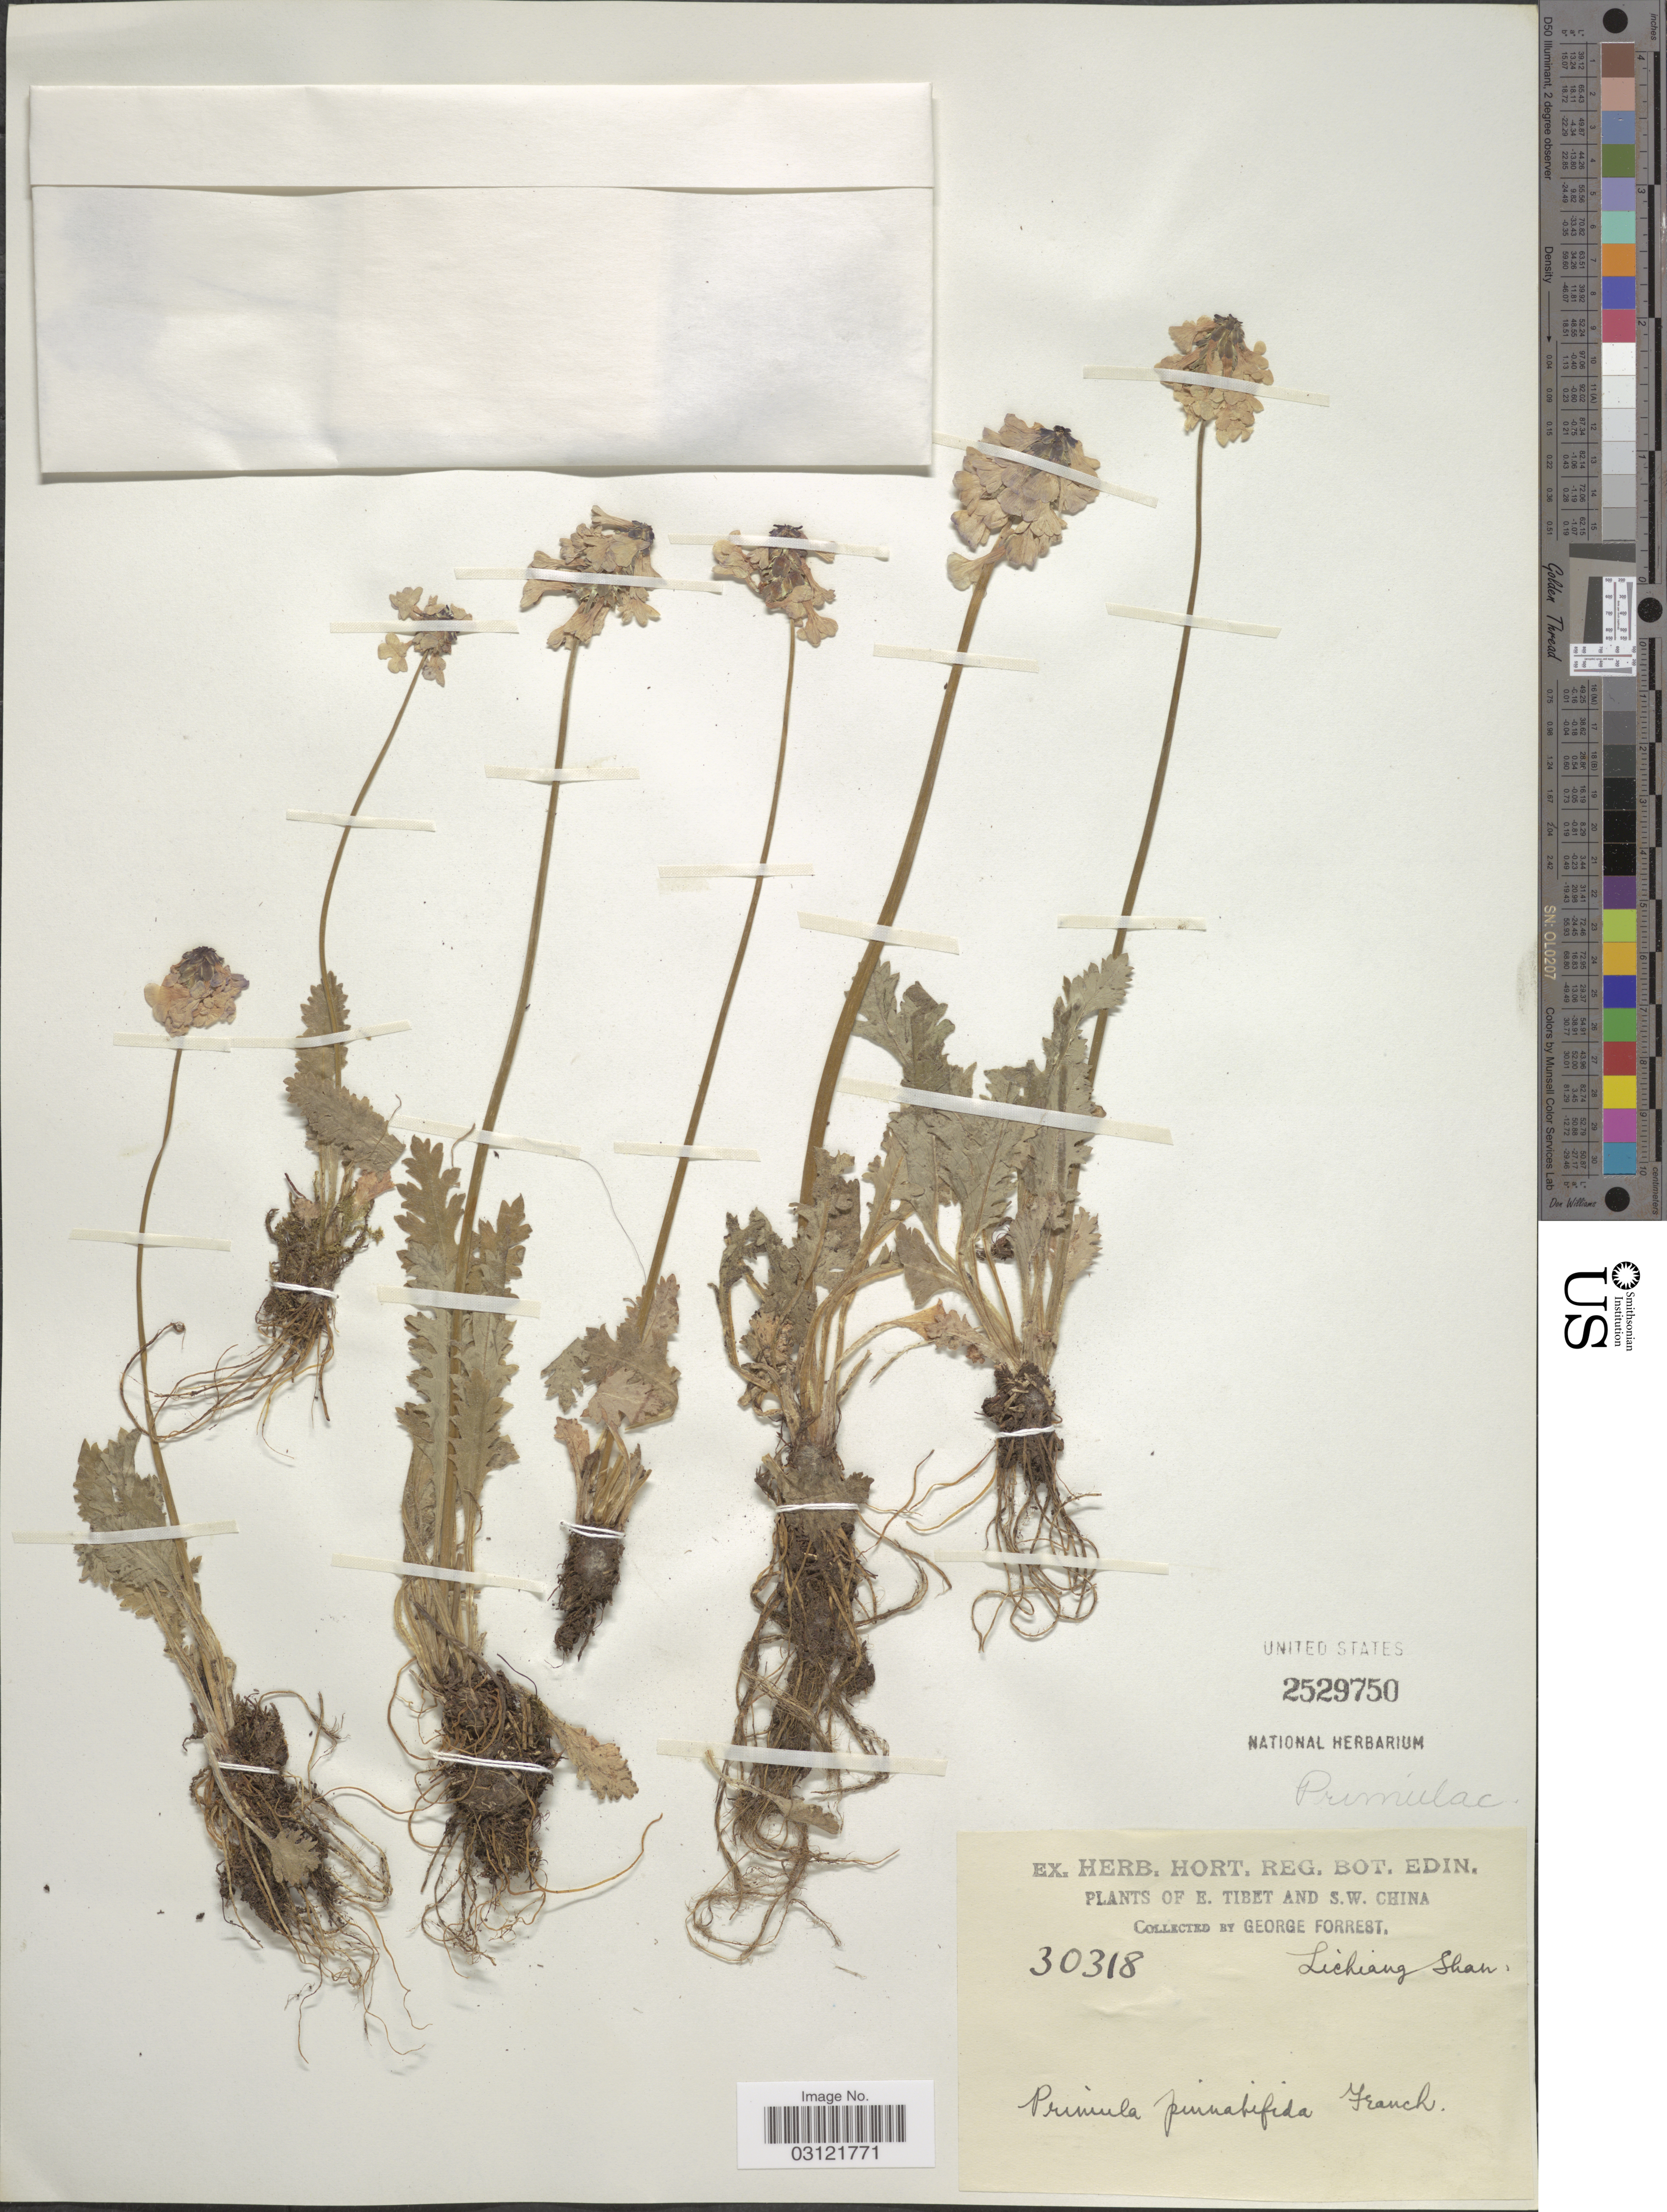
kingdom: Plantae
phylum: Tracheophyta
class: Magnoliopsida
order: Ericales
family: Primulaceae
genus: Primula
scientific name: Primula pinnatifida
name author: Franch.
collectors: G. Forrest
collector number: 30318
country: China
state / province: Xizang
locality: E. Tibet and S.W. China. Lichiang Shan.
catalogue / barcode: US 2529750